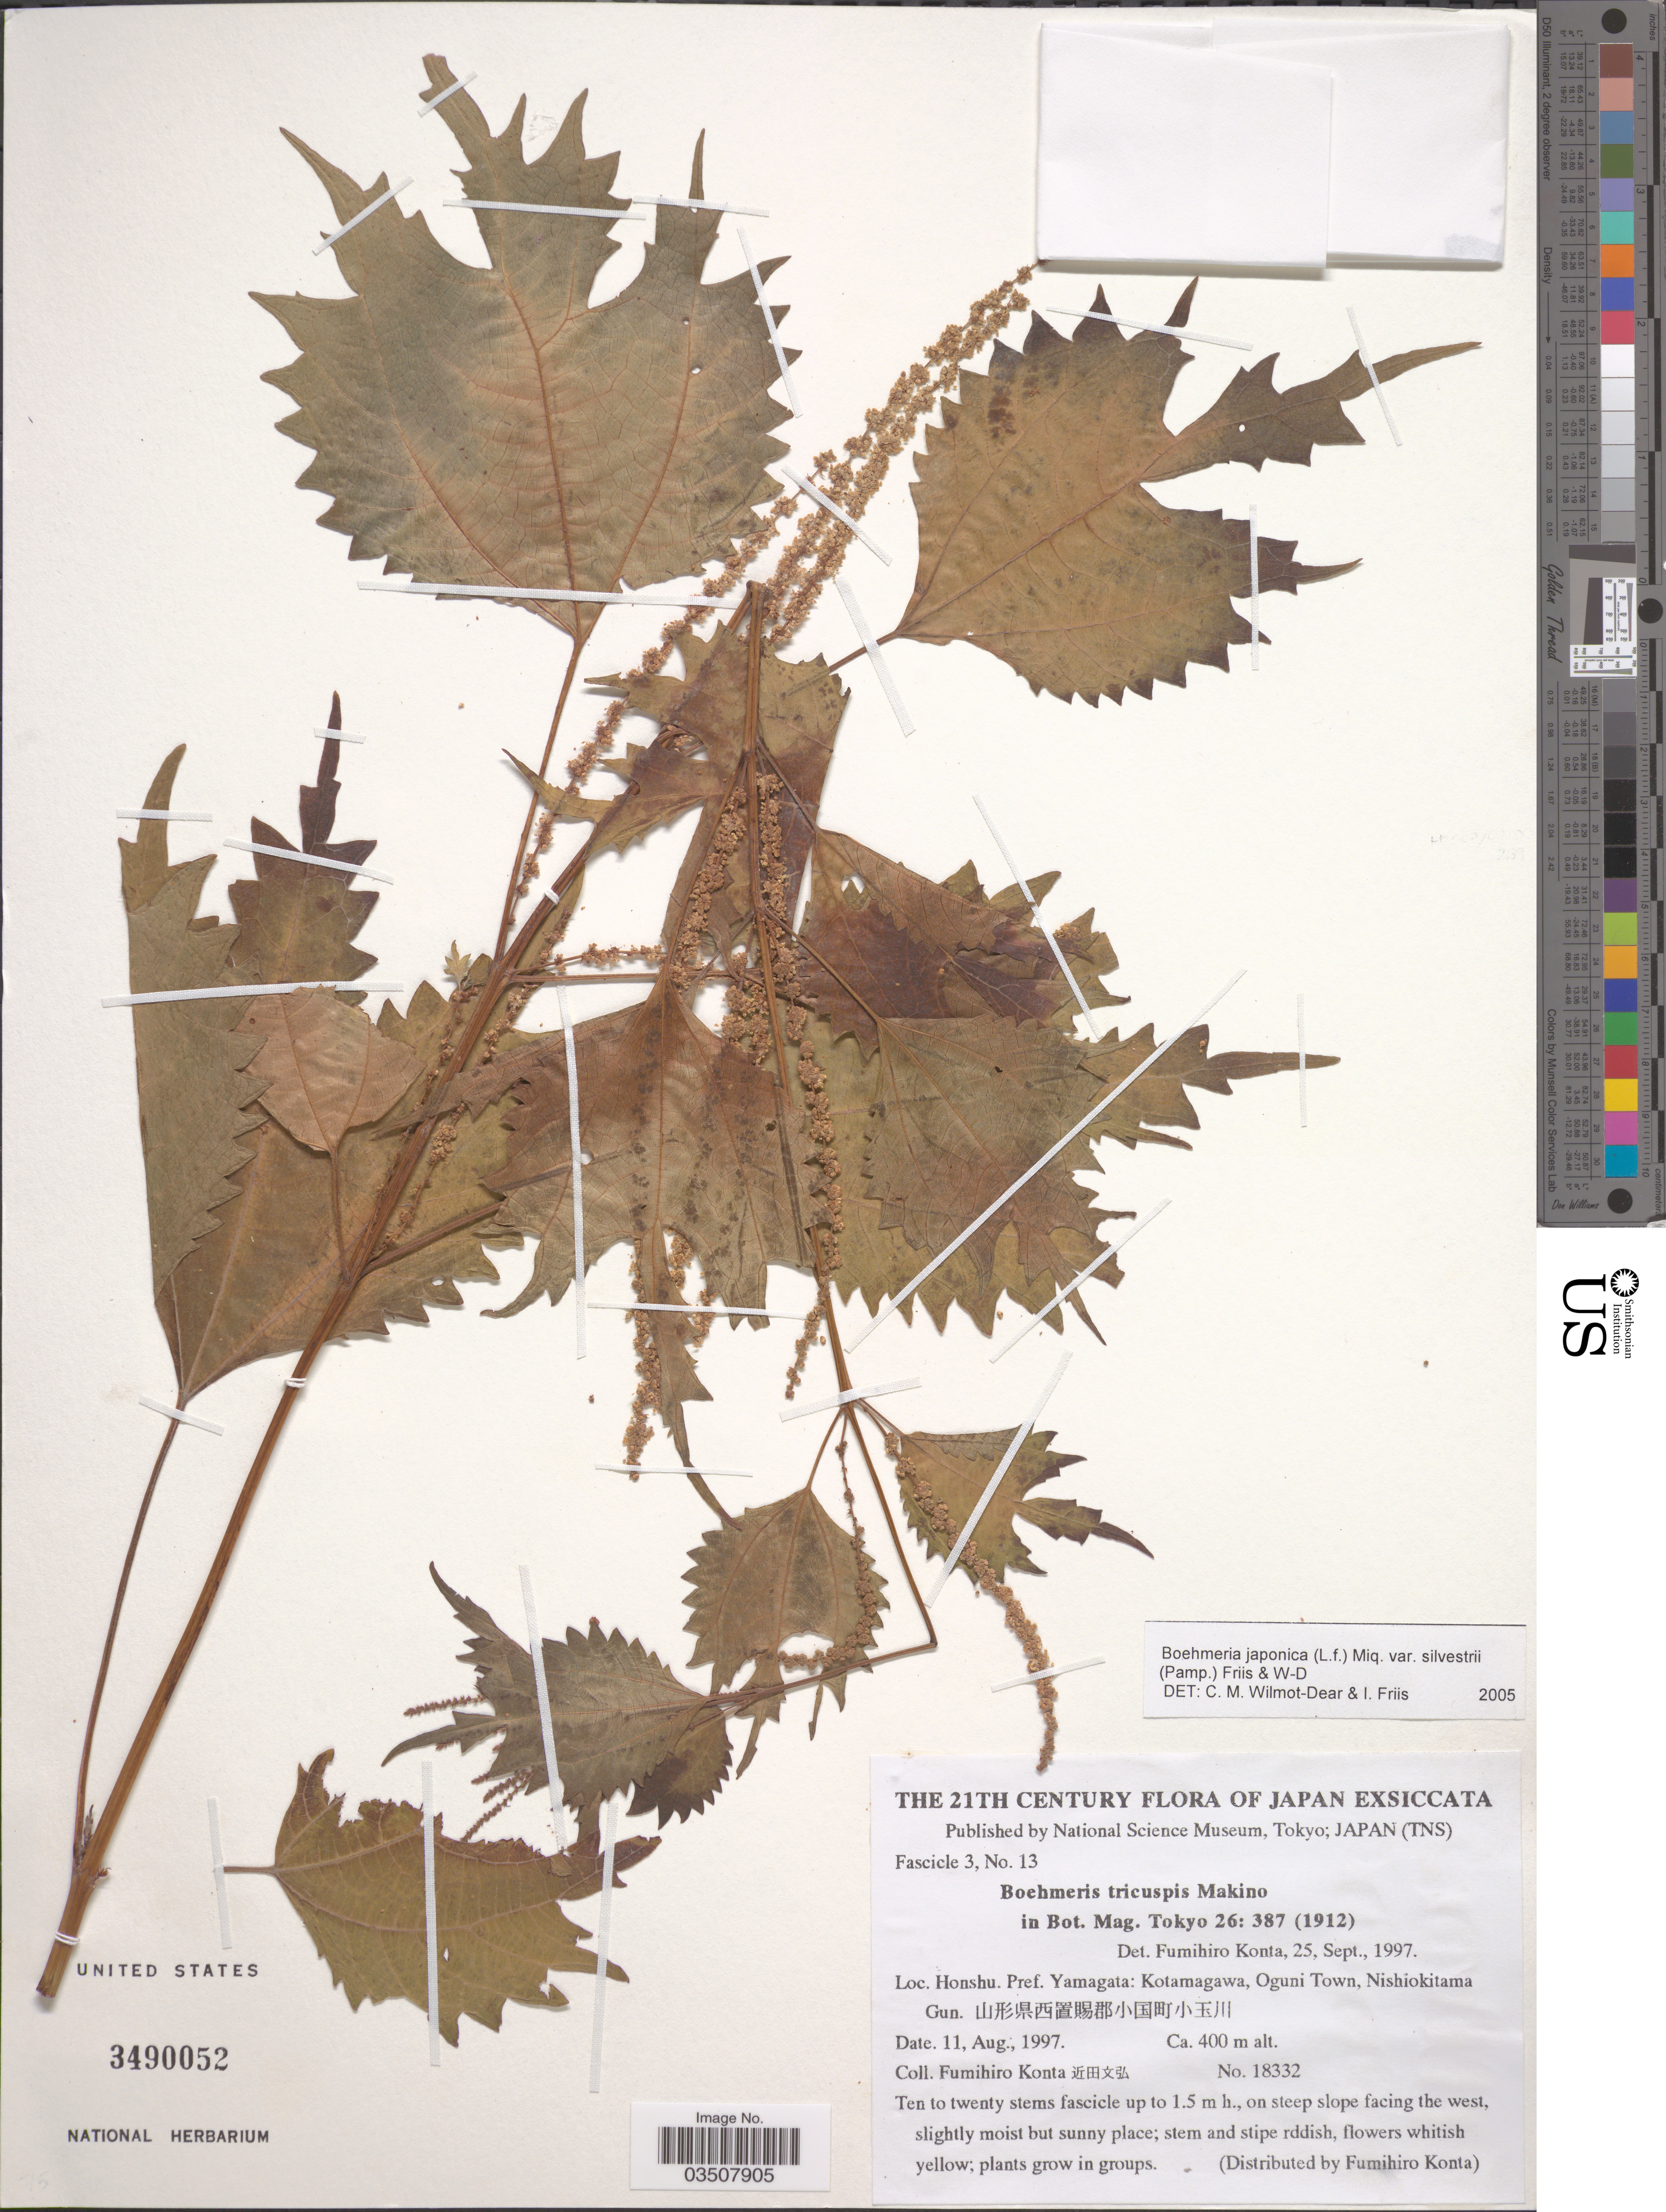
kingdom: Plantae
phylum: Tracheophyta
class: Magnoliopsida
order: Rosales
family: Urticaceae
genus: Boehmeria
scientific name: Boehmeria japonica var. silvestrii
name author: (Pamp.) Friis & Wilmot-Dear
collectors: F. Konta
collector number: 18332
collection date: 1997-08-11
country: Japan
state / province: Yamagata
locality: Honshu. Pref. Yamagata: Kotamagawa, Oguni Town, Nishiokitama Gun. X.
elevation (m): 400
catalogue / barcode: US 3490052